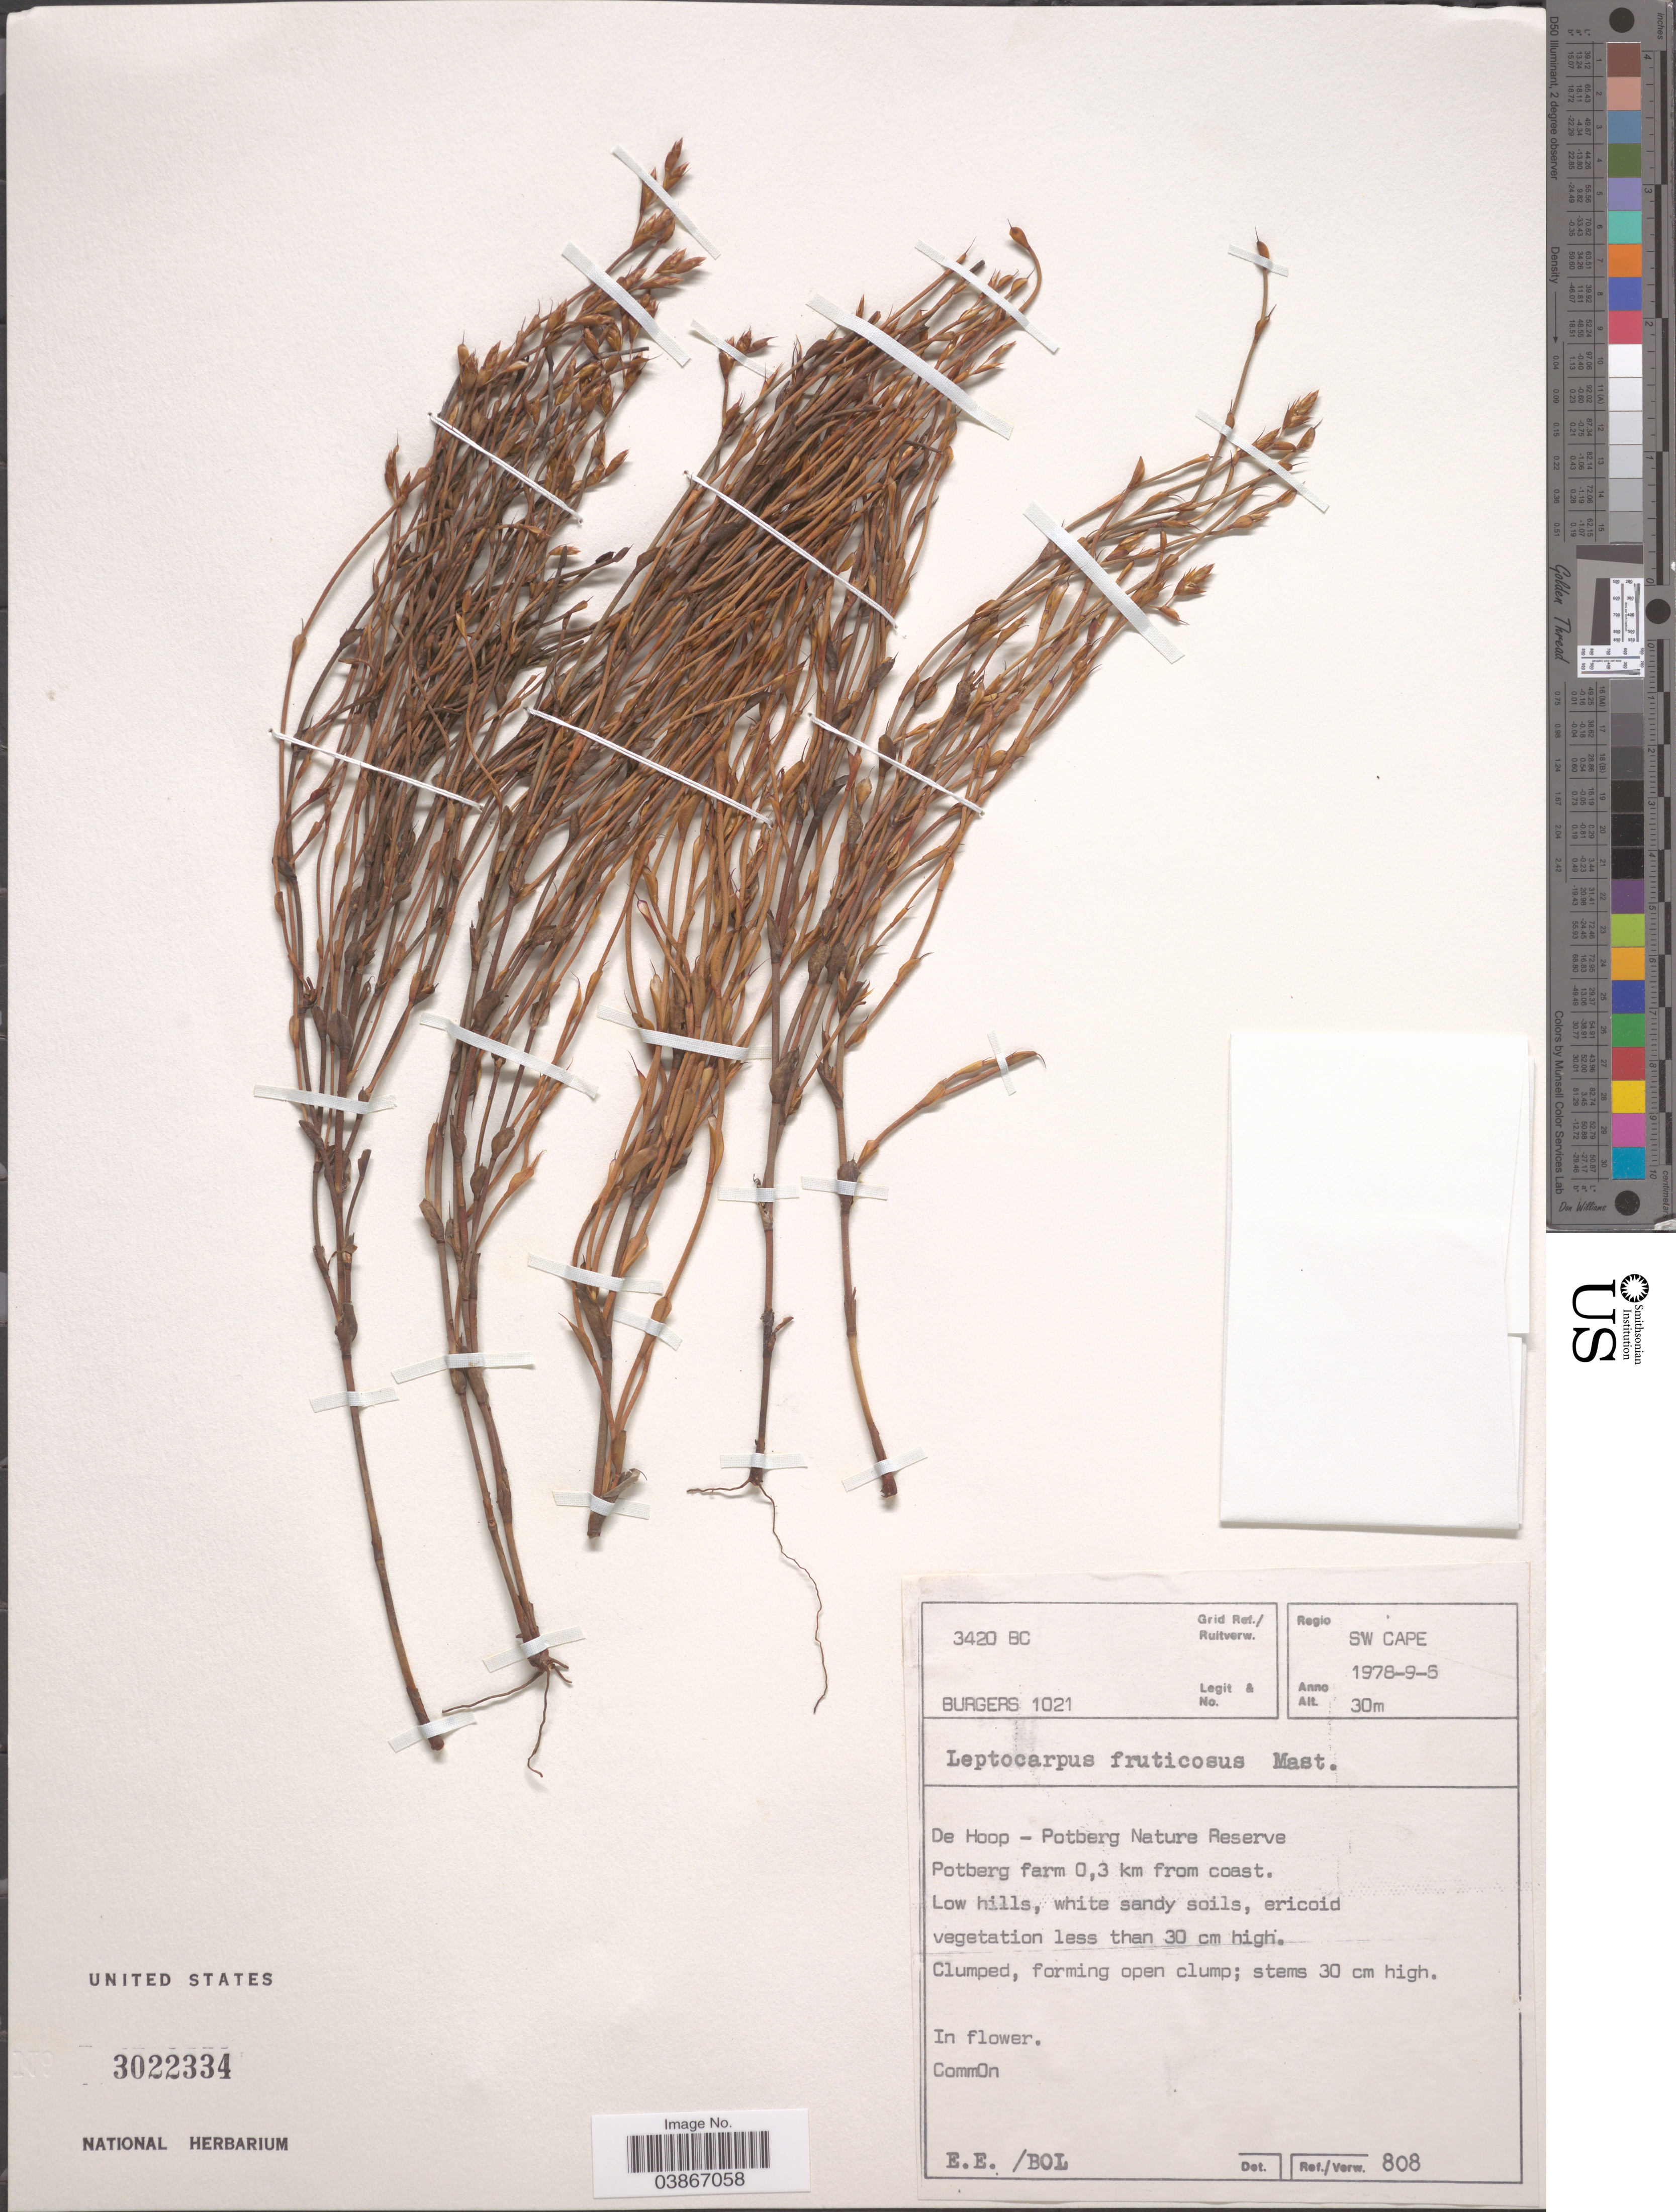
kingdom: Plantae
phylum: Tracheophyta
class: Liliopsida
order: Poales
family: Restionaceae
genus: Leptocarpus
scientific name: Leptocarpus fruticosus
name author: Mast.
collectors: Burgers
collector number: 1021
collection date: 1878-09-05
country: South Africa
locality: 3420BC Grid Ref./ Ruitverw. Regio SW Cape. De Hoop - Potberg Nature Reserve Potberg farm 0.3 km from coast.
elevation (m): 30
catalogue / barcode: US 3022334